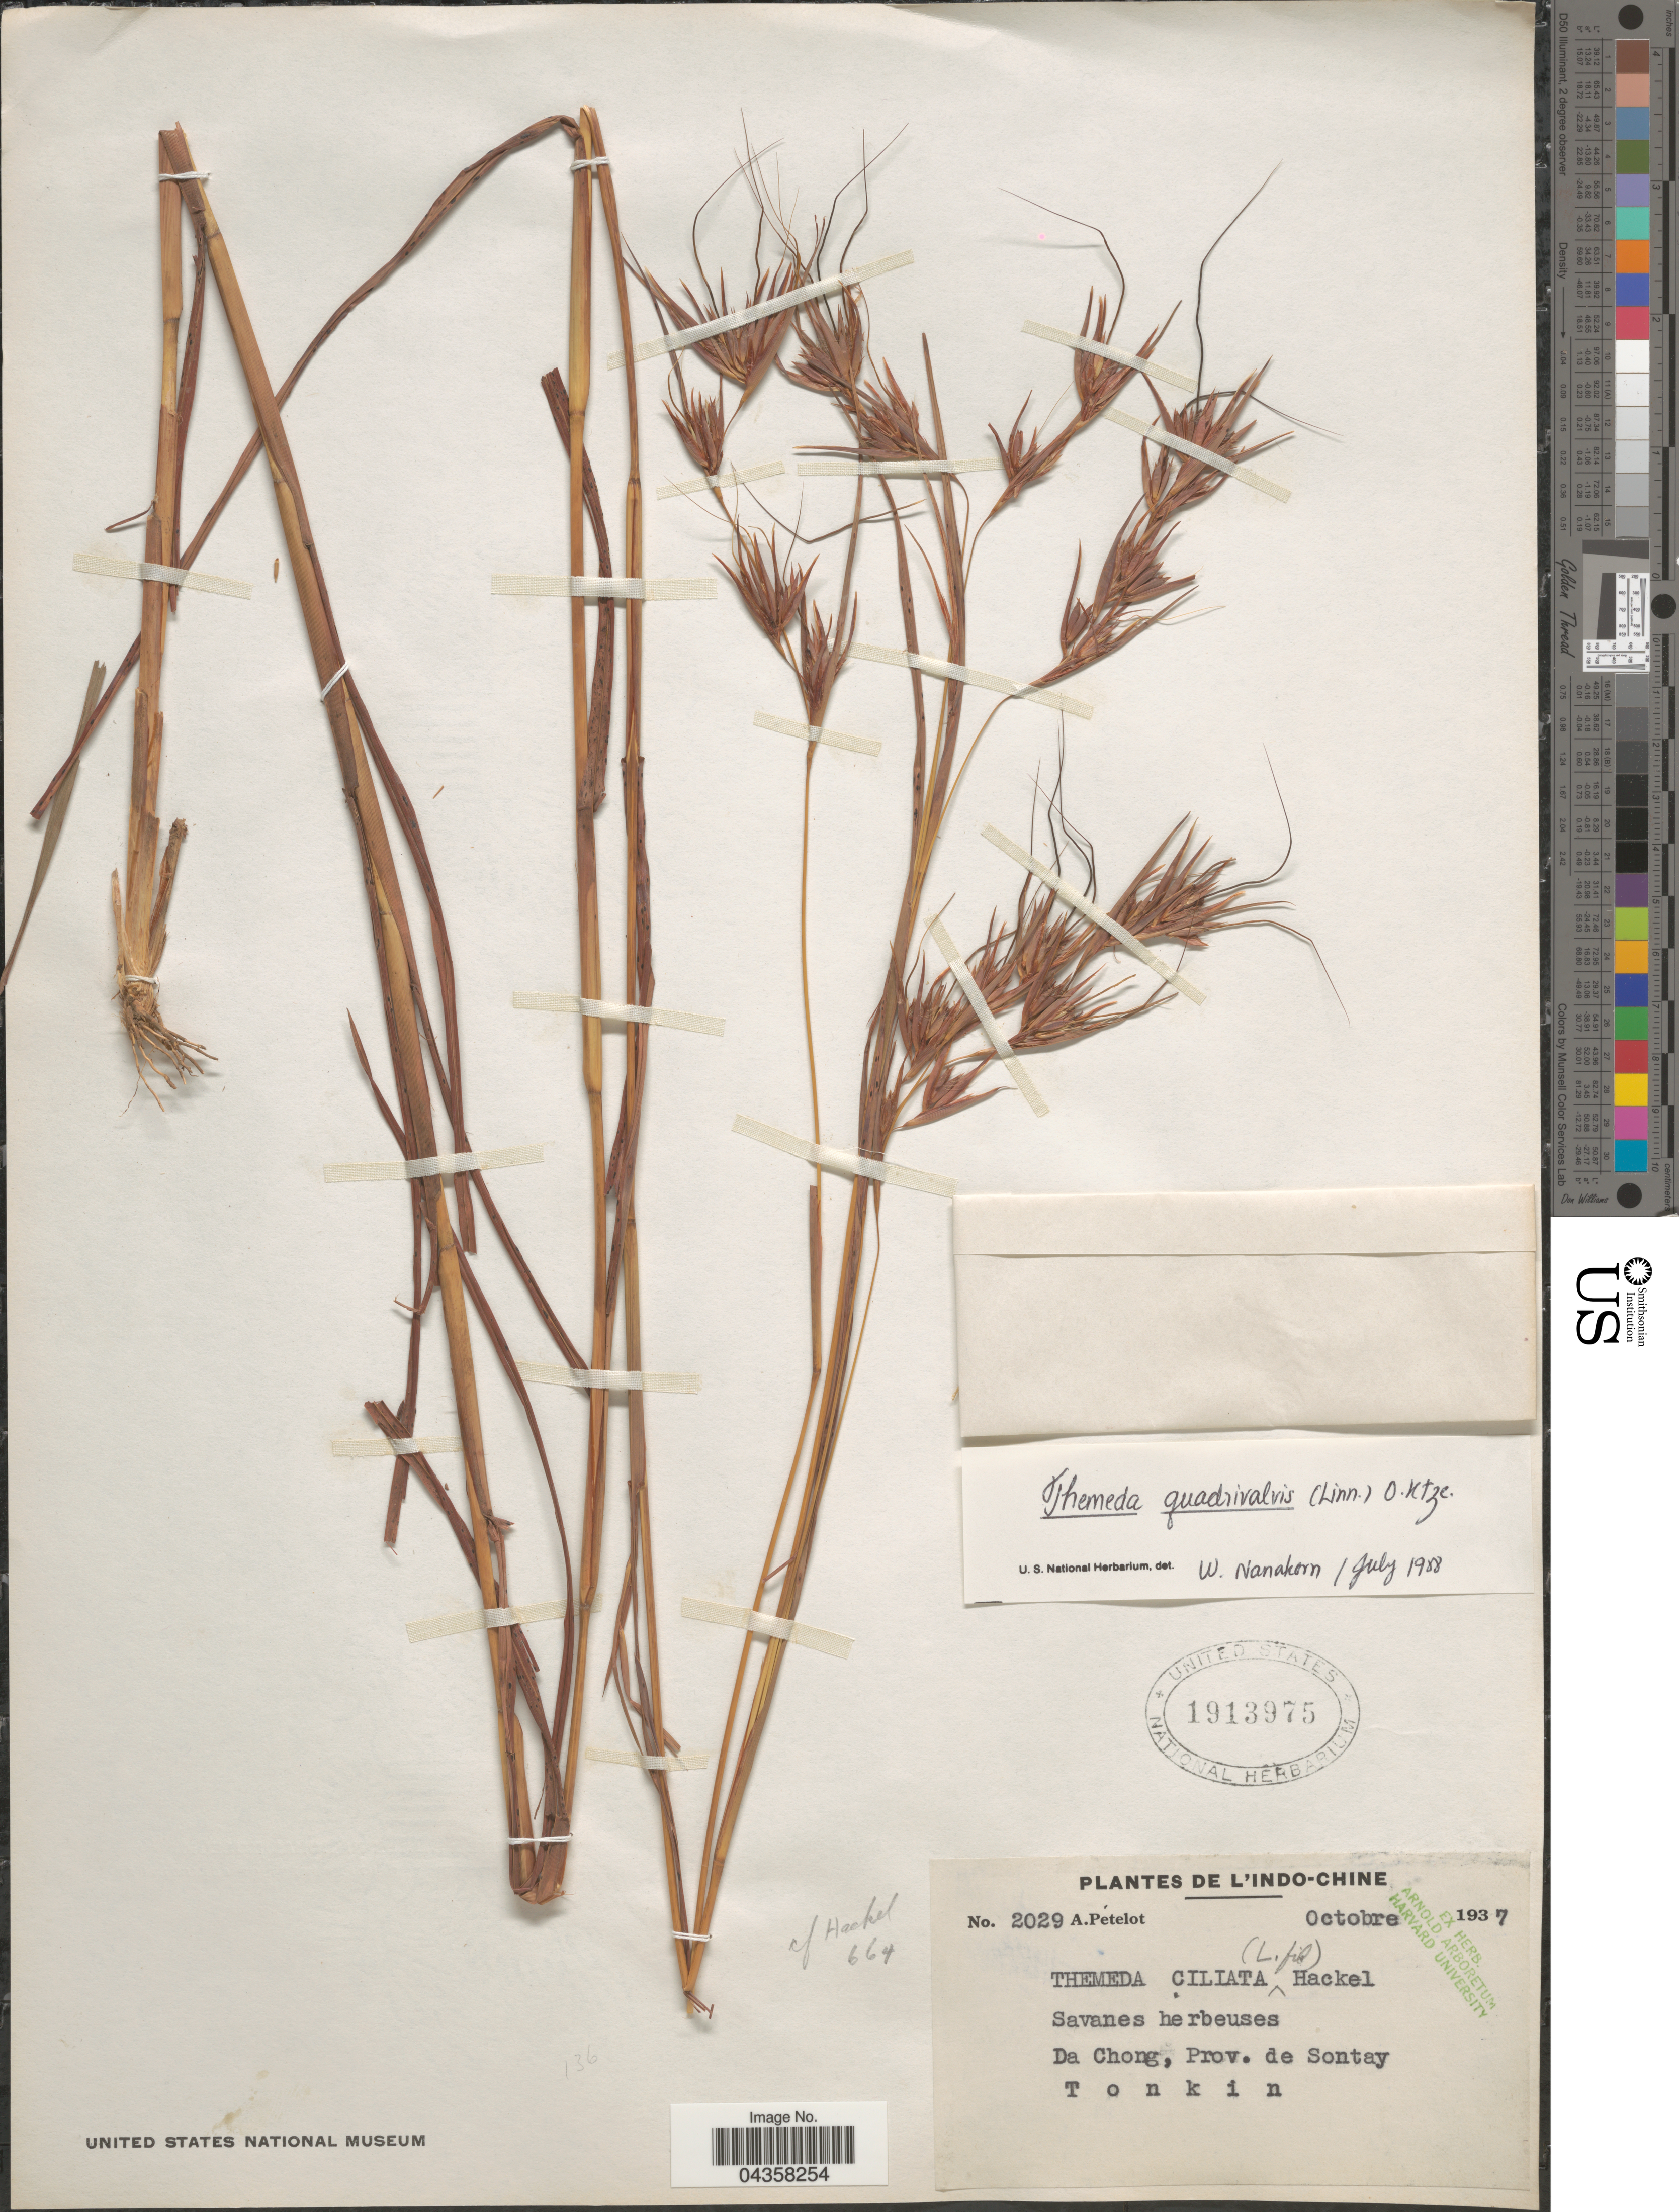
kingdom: Plantae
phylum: Tracheophyta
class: Liliopsida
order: Poales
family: Poaceae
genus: Themeda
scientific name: Themeda quadrivalvis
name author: (L.) Kuntze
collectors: A. Petelot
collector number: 2029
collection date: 1937-10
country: Vietnam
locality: L'Indo-Chine. Da Chong, Prov. de Sontay. Tonkin.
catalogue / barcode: US 1913975